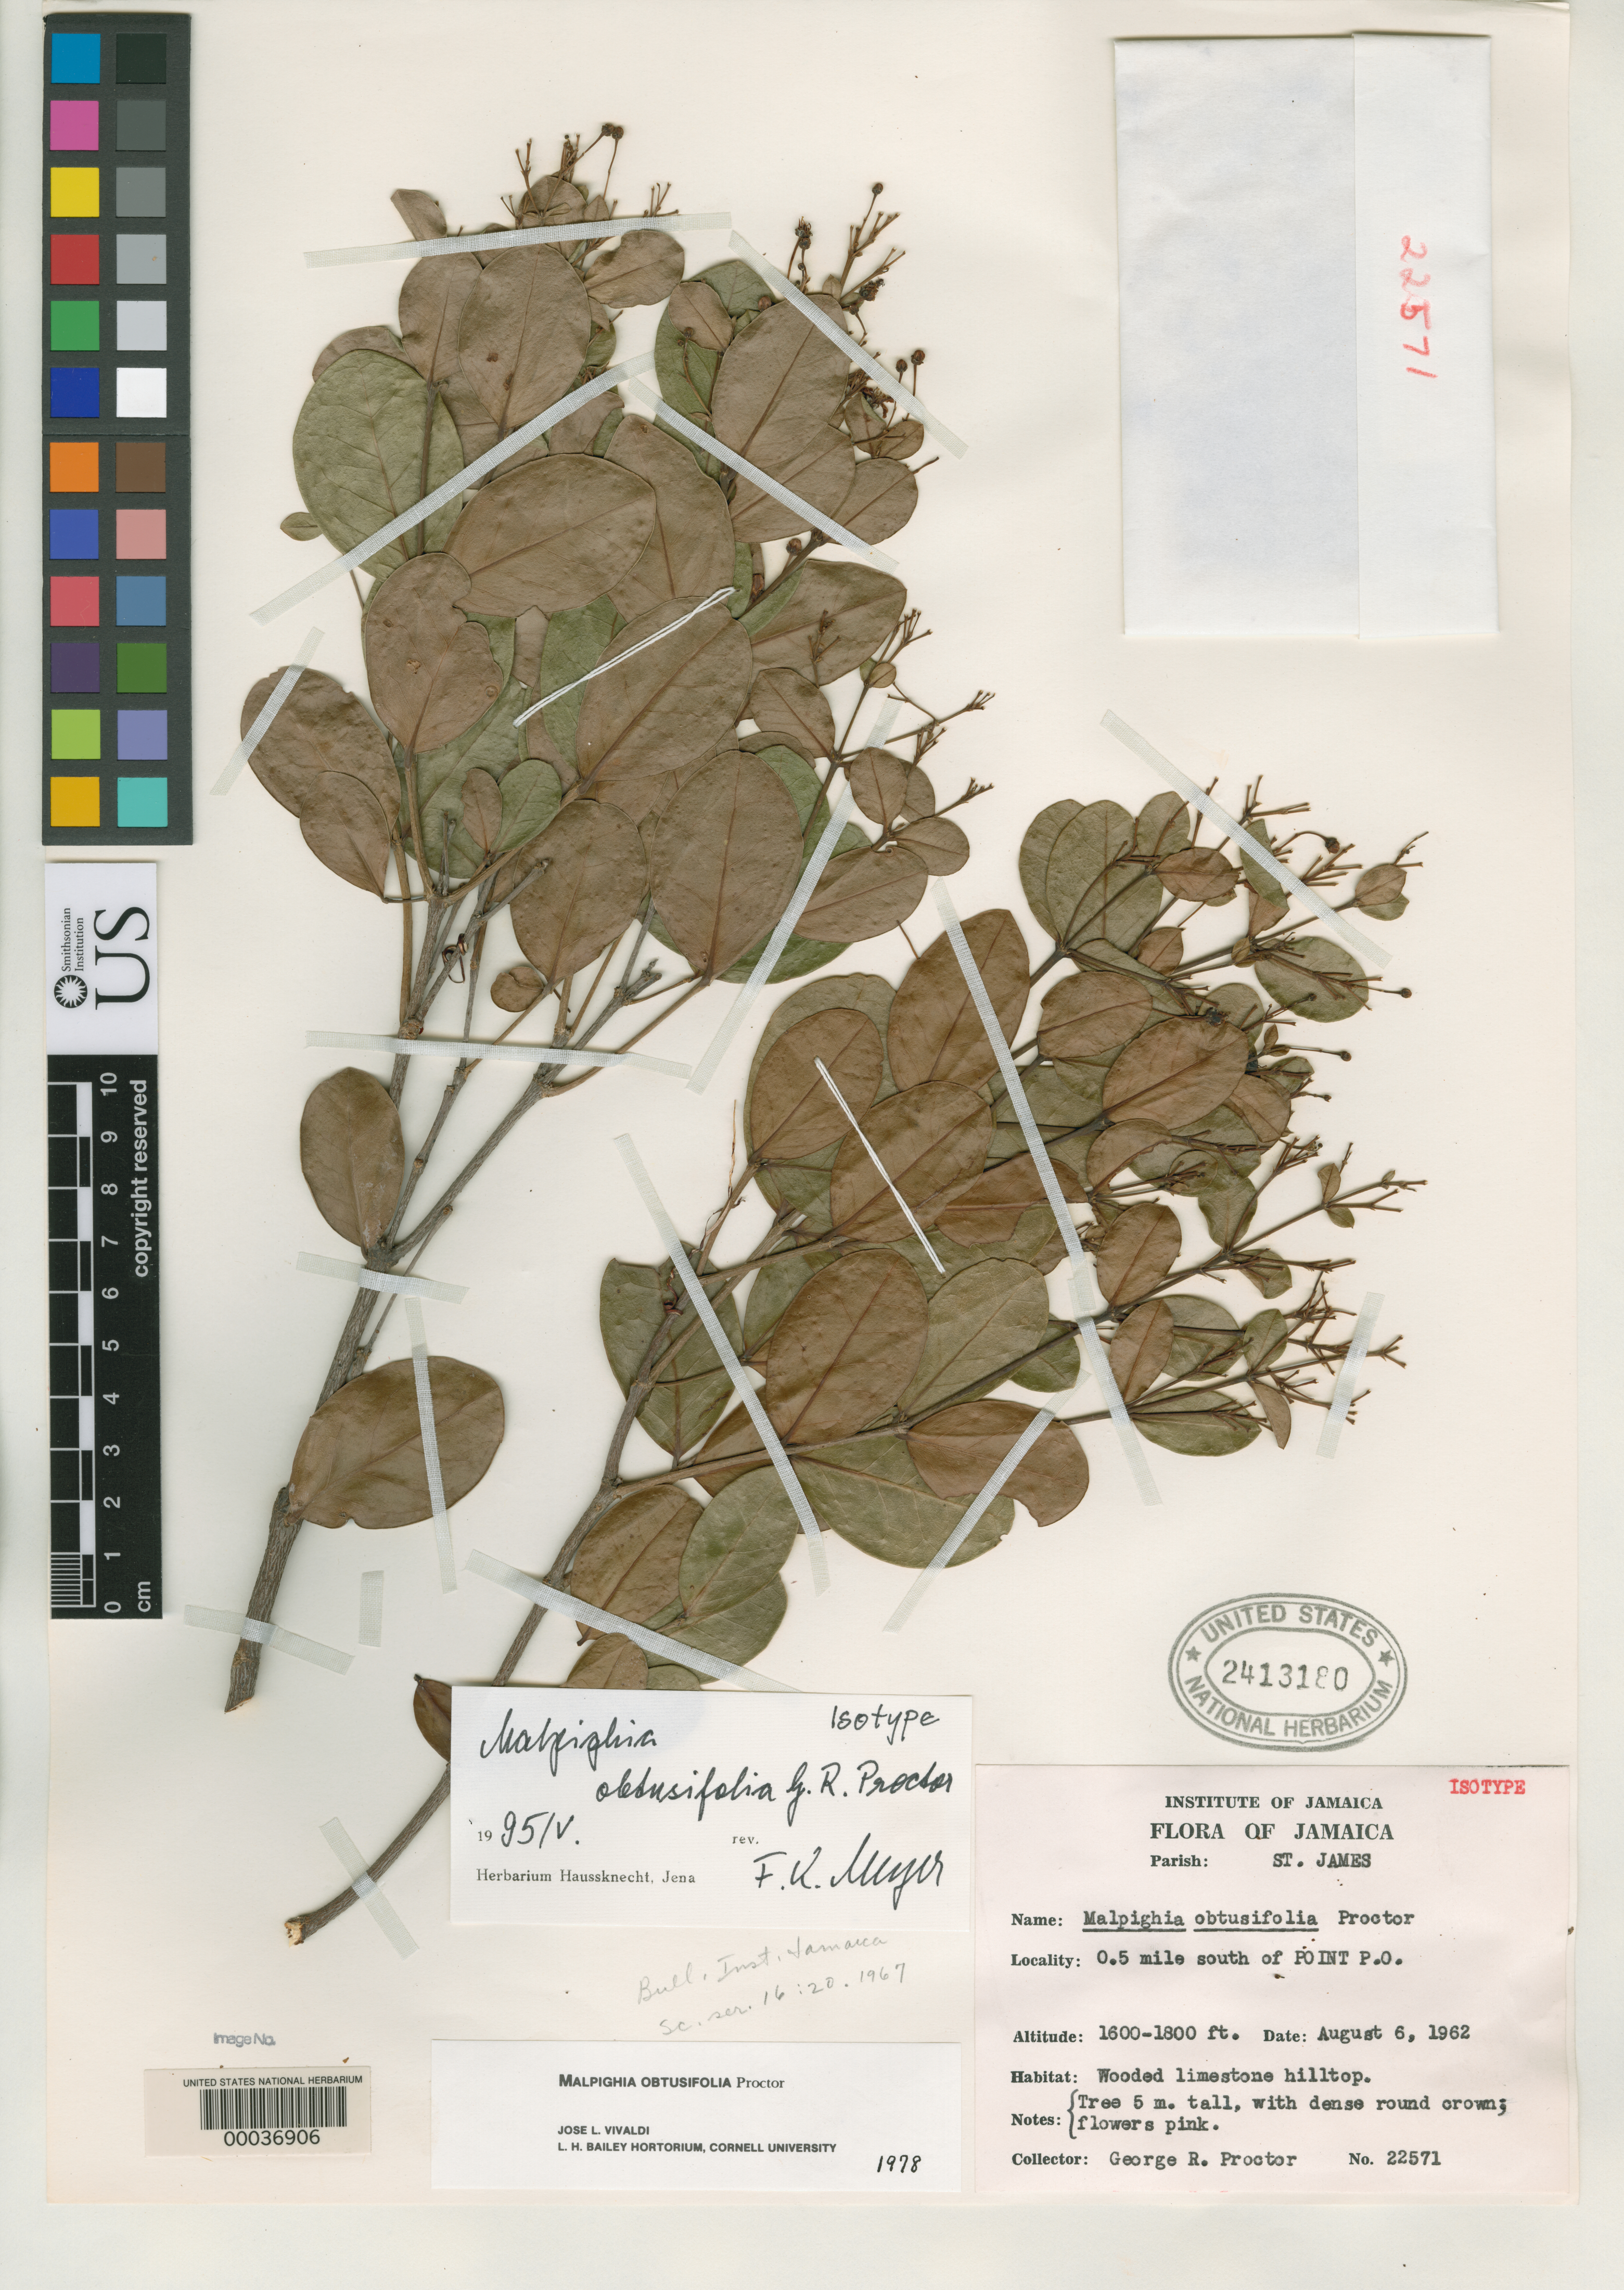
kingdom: Plantae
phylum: Tracheophyta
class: Magnoliopsida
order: Malpighiales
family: Malpighiaceae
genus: Malpighia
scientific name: Malpighia obtusifolia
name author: Proctor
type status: Isotype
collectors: G. R. Proctor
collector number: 22571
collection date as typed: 06 Aug 1962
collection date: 1962-08-06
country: Jamaica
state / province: Saint James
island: Greater Antilles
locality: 0.5 mi S of Point P.O.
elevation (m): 488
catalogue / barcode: US 2413180